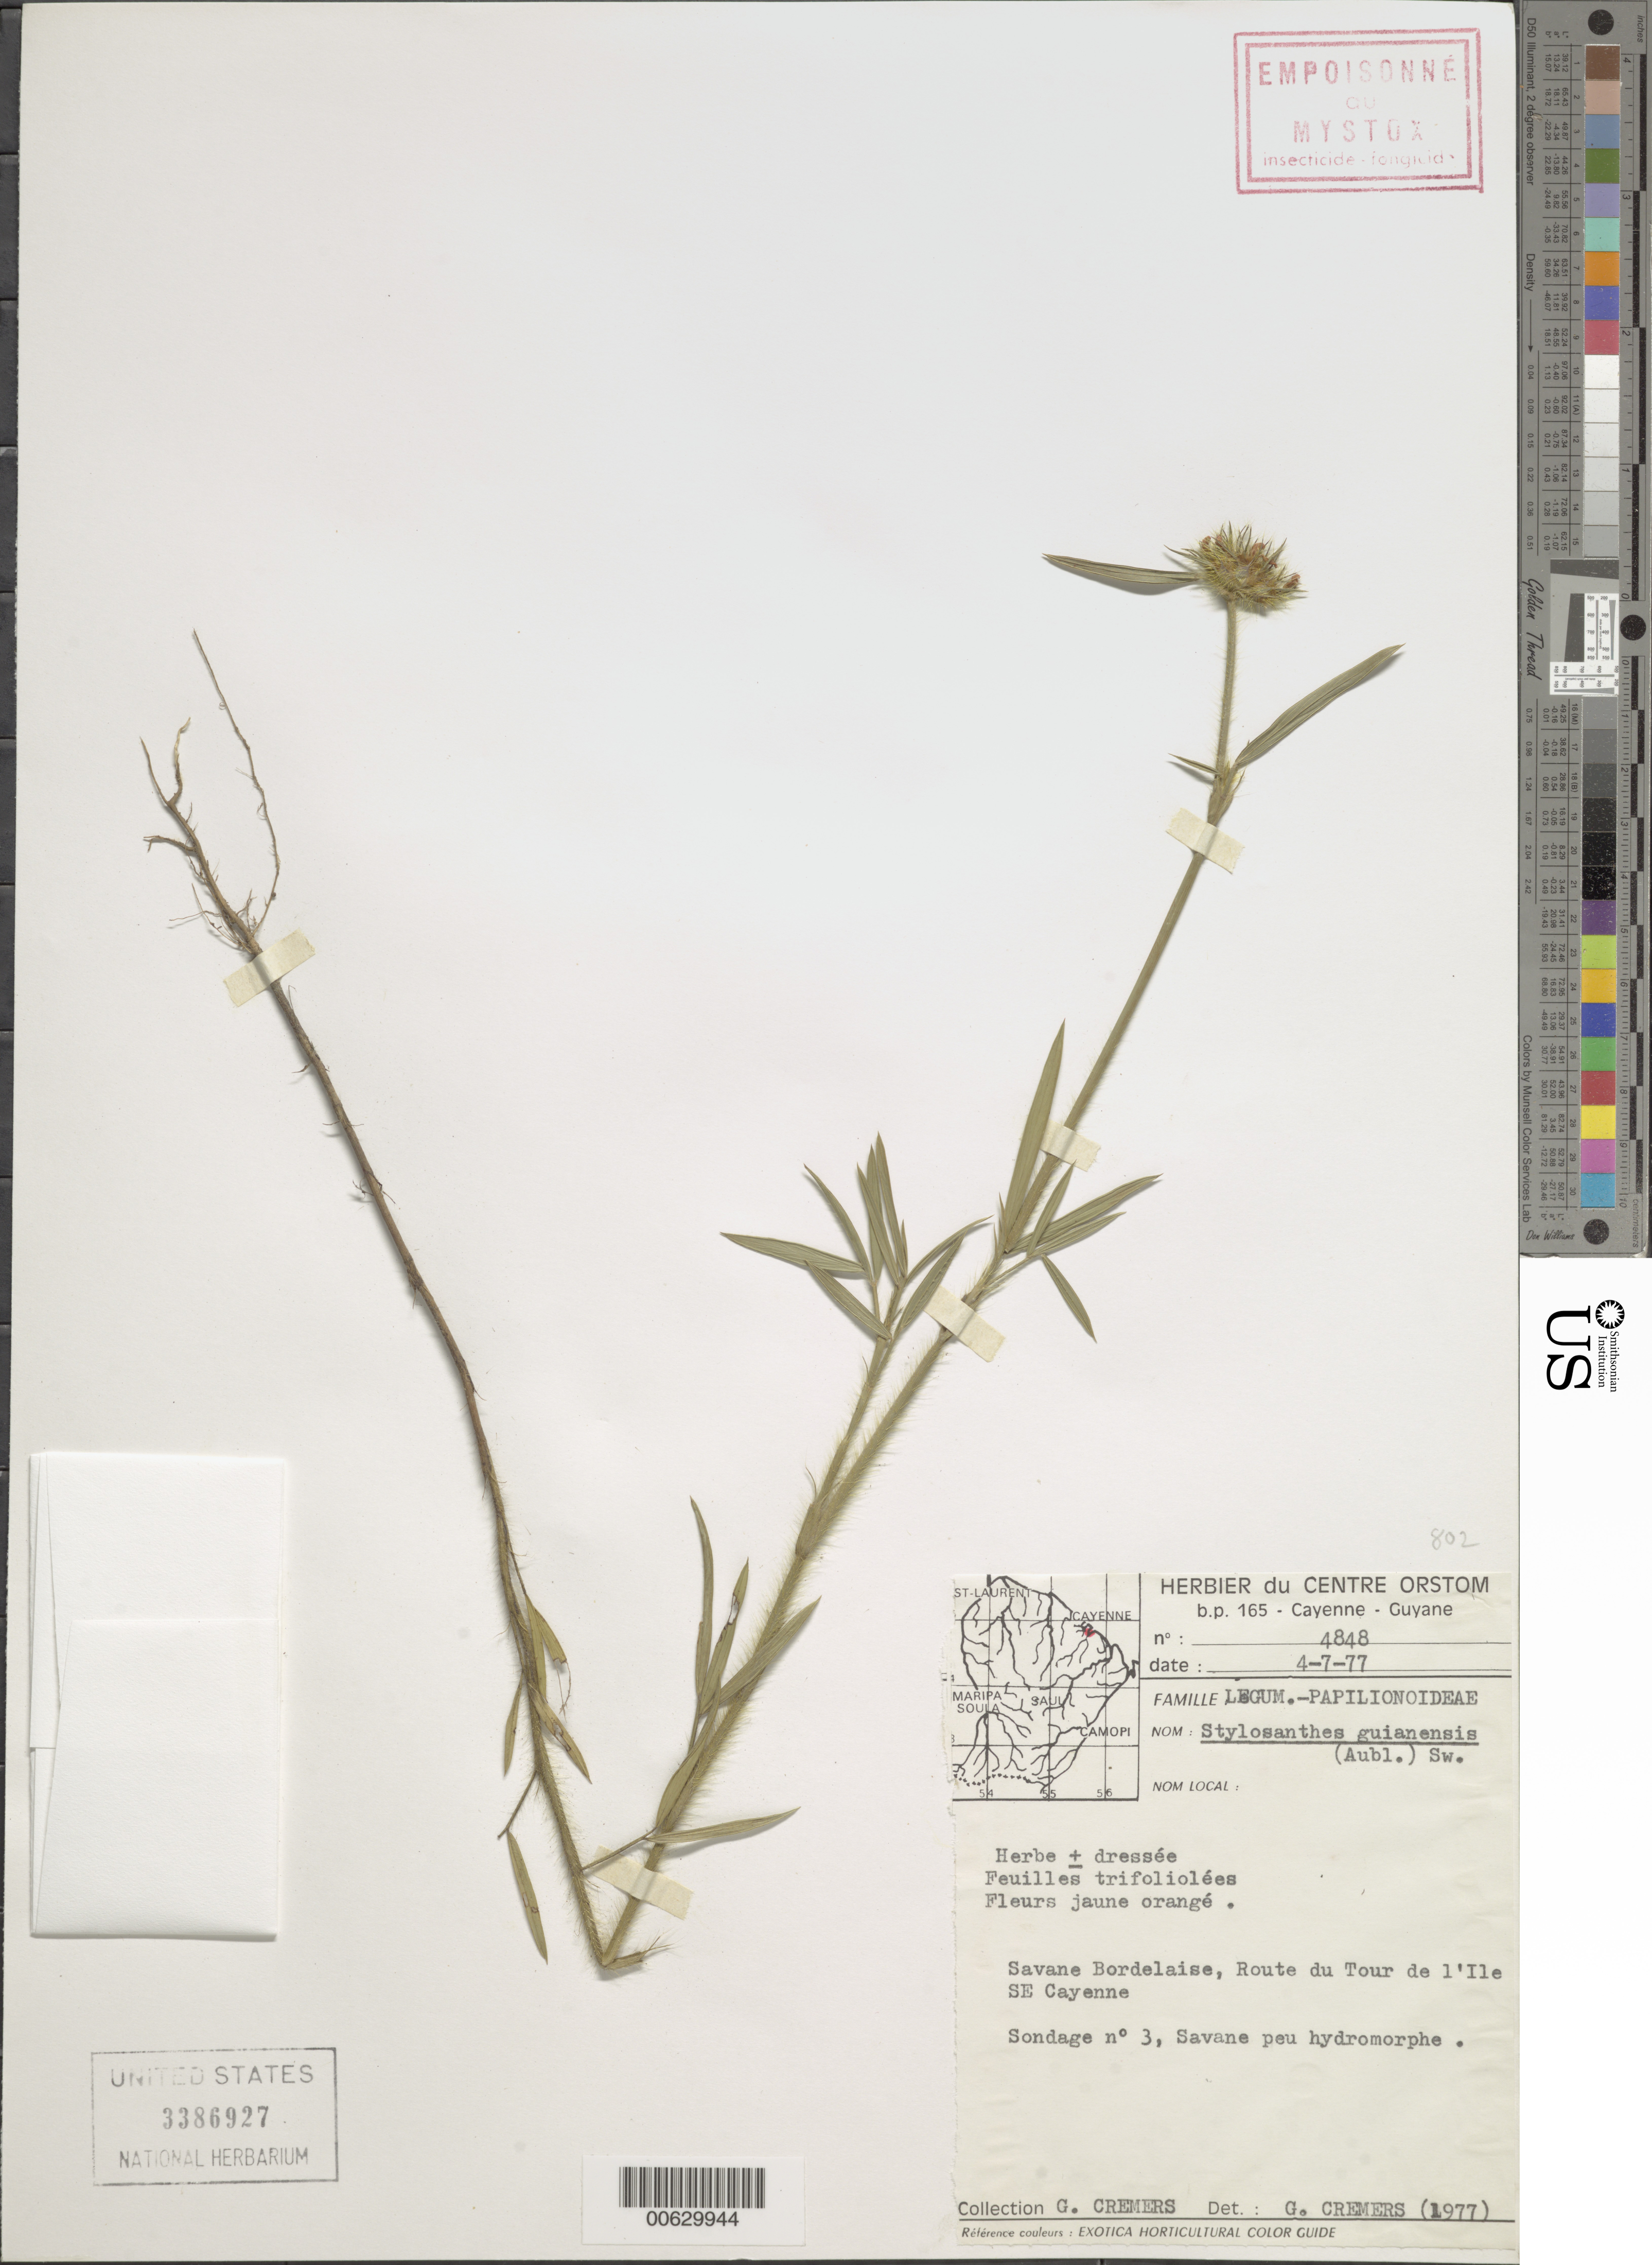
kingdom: Plantae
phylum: Tracheophyta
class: Magnoliopsida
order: Fabales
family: Fabaceae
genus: Stylosanthes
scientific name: Stylosanthes guianensis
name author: (Aubl.) Sw.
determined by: Cremers, Georges A.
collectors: G. Cremers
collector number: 4848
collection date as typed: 4-Jul-77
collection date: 1977-07-04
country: French Guiana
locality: Savane Bordelaise, route du tour d'Ile SE Cayenne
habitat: Savane peu hydromorphe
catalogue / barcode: US 3386927